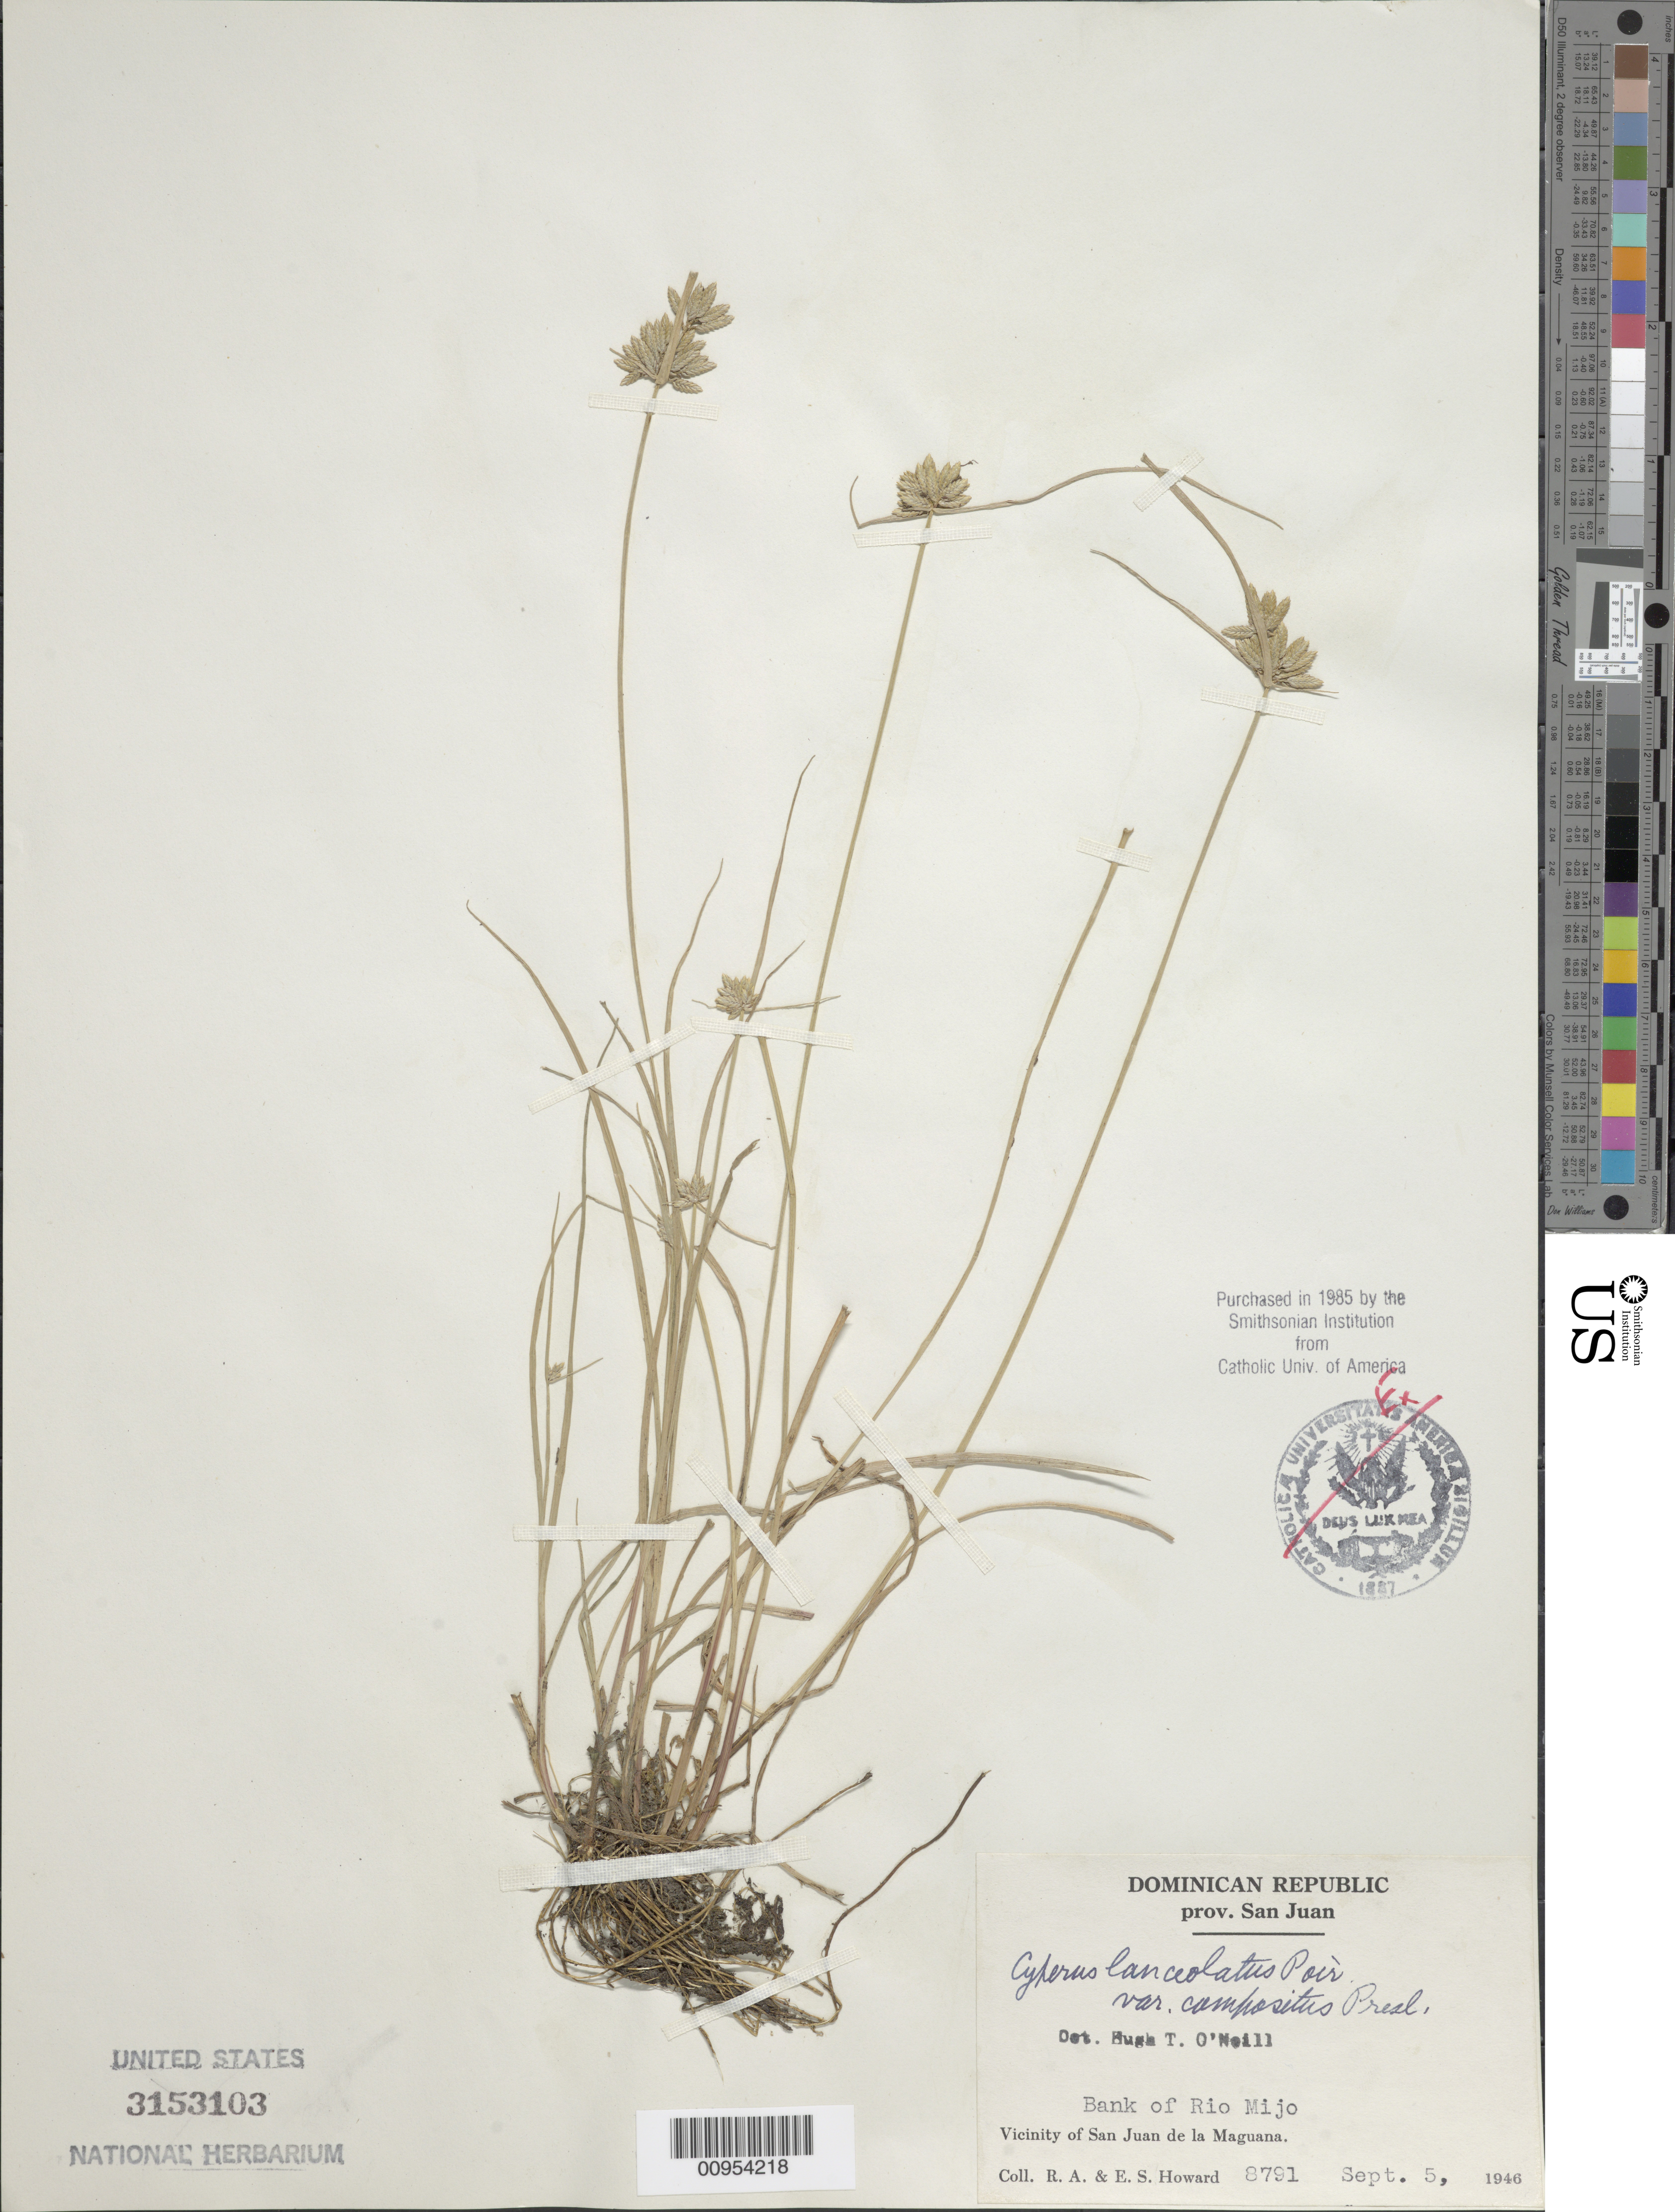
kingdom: Plantae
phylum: Tracheophyta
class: Liliopsida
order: Poales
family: Cyperaceae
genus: Cyperus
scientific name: Cyperus lanceolatus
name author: Poir.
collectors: R. A. Howard & E. S. Howard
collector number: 8791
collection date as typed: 05 Sep 1946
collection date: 1946-09-05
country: Dominican Republic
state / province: San Juan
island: Hispaniola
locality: Vicinity of San Juan de la Maguana, bank of Rio Mijo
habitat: Bank of rio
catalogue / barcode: US 3153103